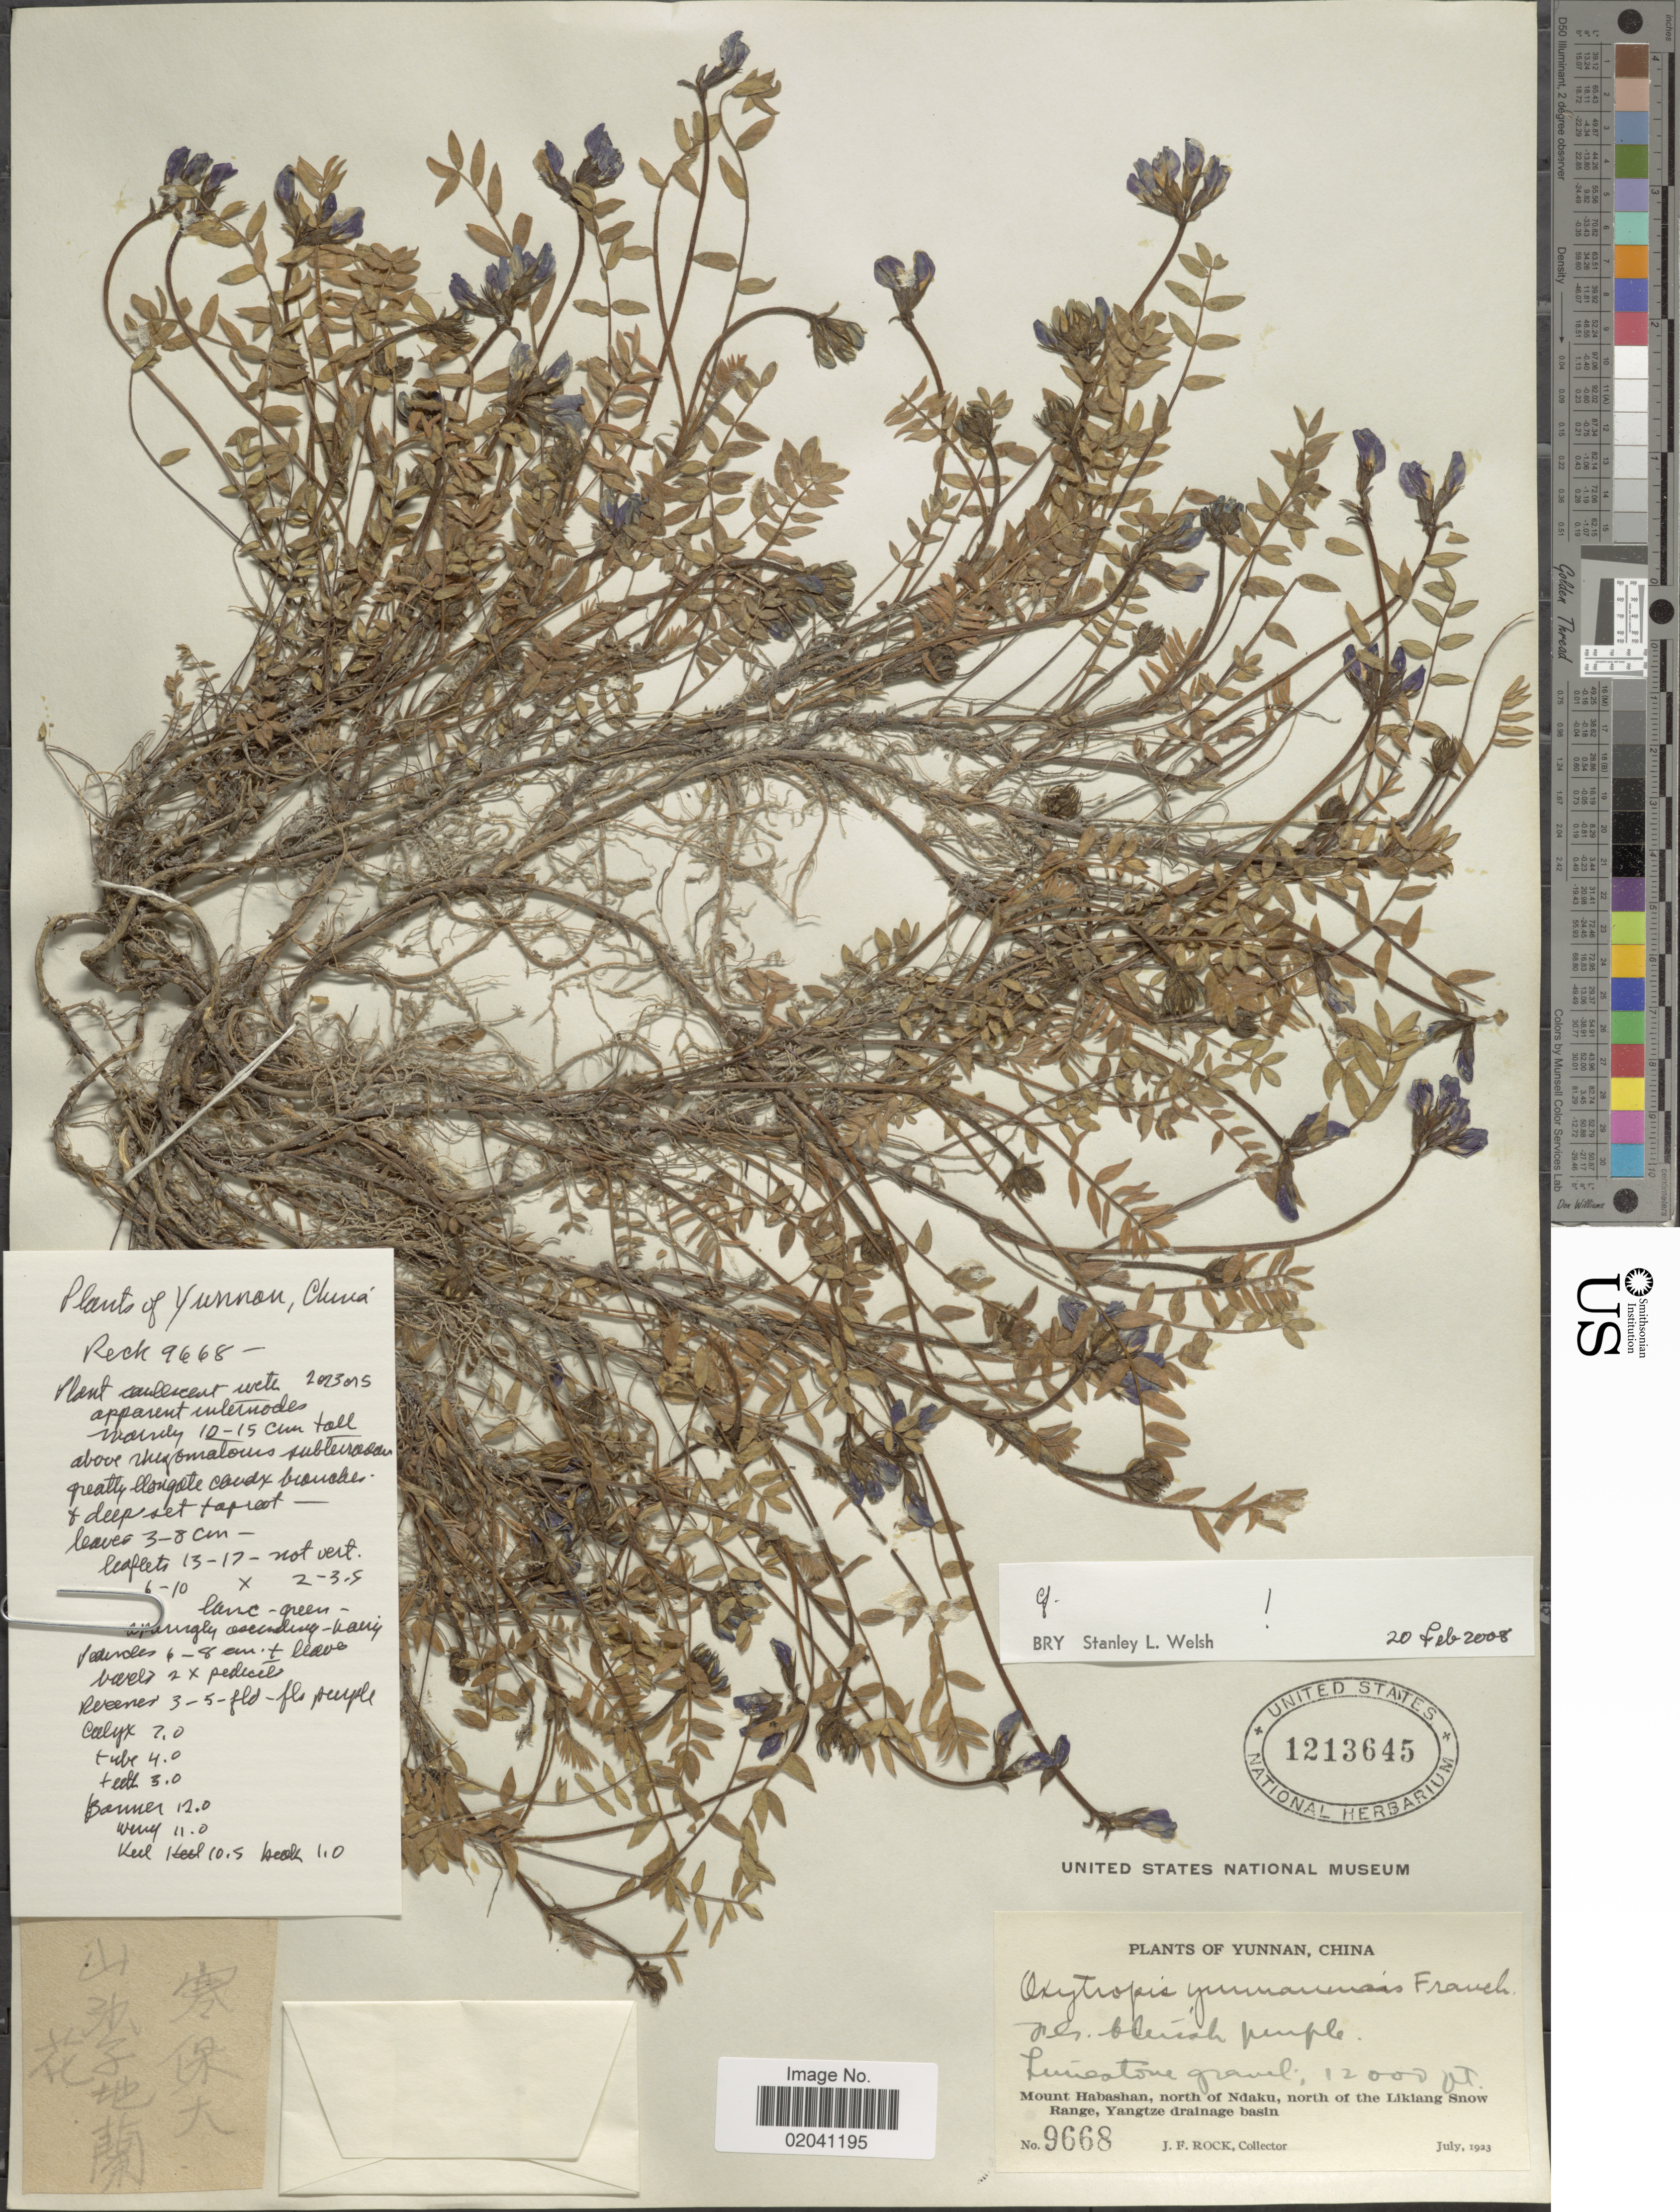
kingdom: Plantae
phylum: Tracheophyta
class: Magnoliopsida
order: Fabales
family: Fabaceae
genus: Oxytropis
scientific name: Oxytropis yunnanensis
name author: Franch.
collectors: J. Rock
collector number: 9668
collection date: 1923-07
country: China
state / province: Yunnan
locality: Limestone gravel. Mount Habashan, north of Ndaku, north of the Likiang Snow Range, Yangtze drainage basin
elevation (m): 3658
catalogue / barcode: US 1213645